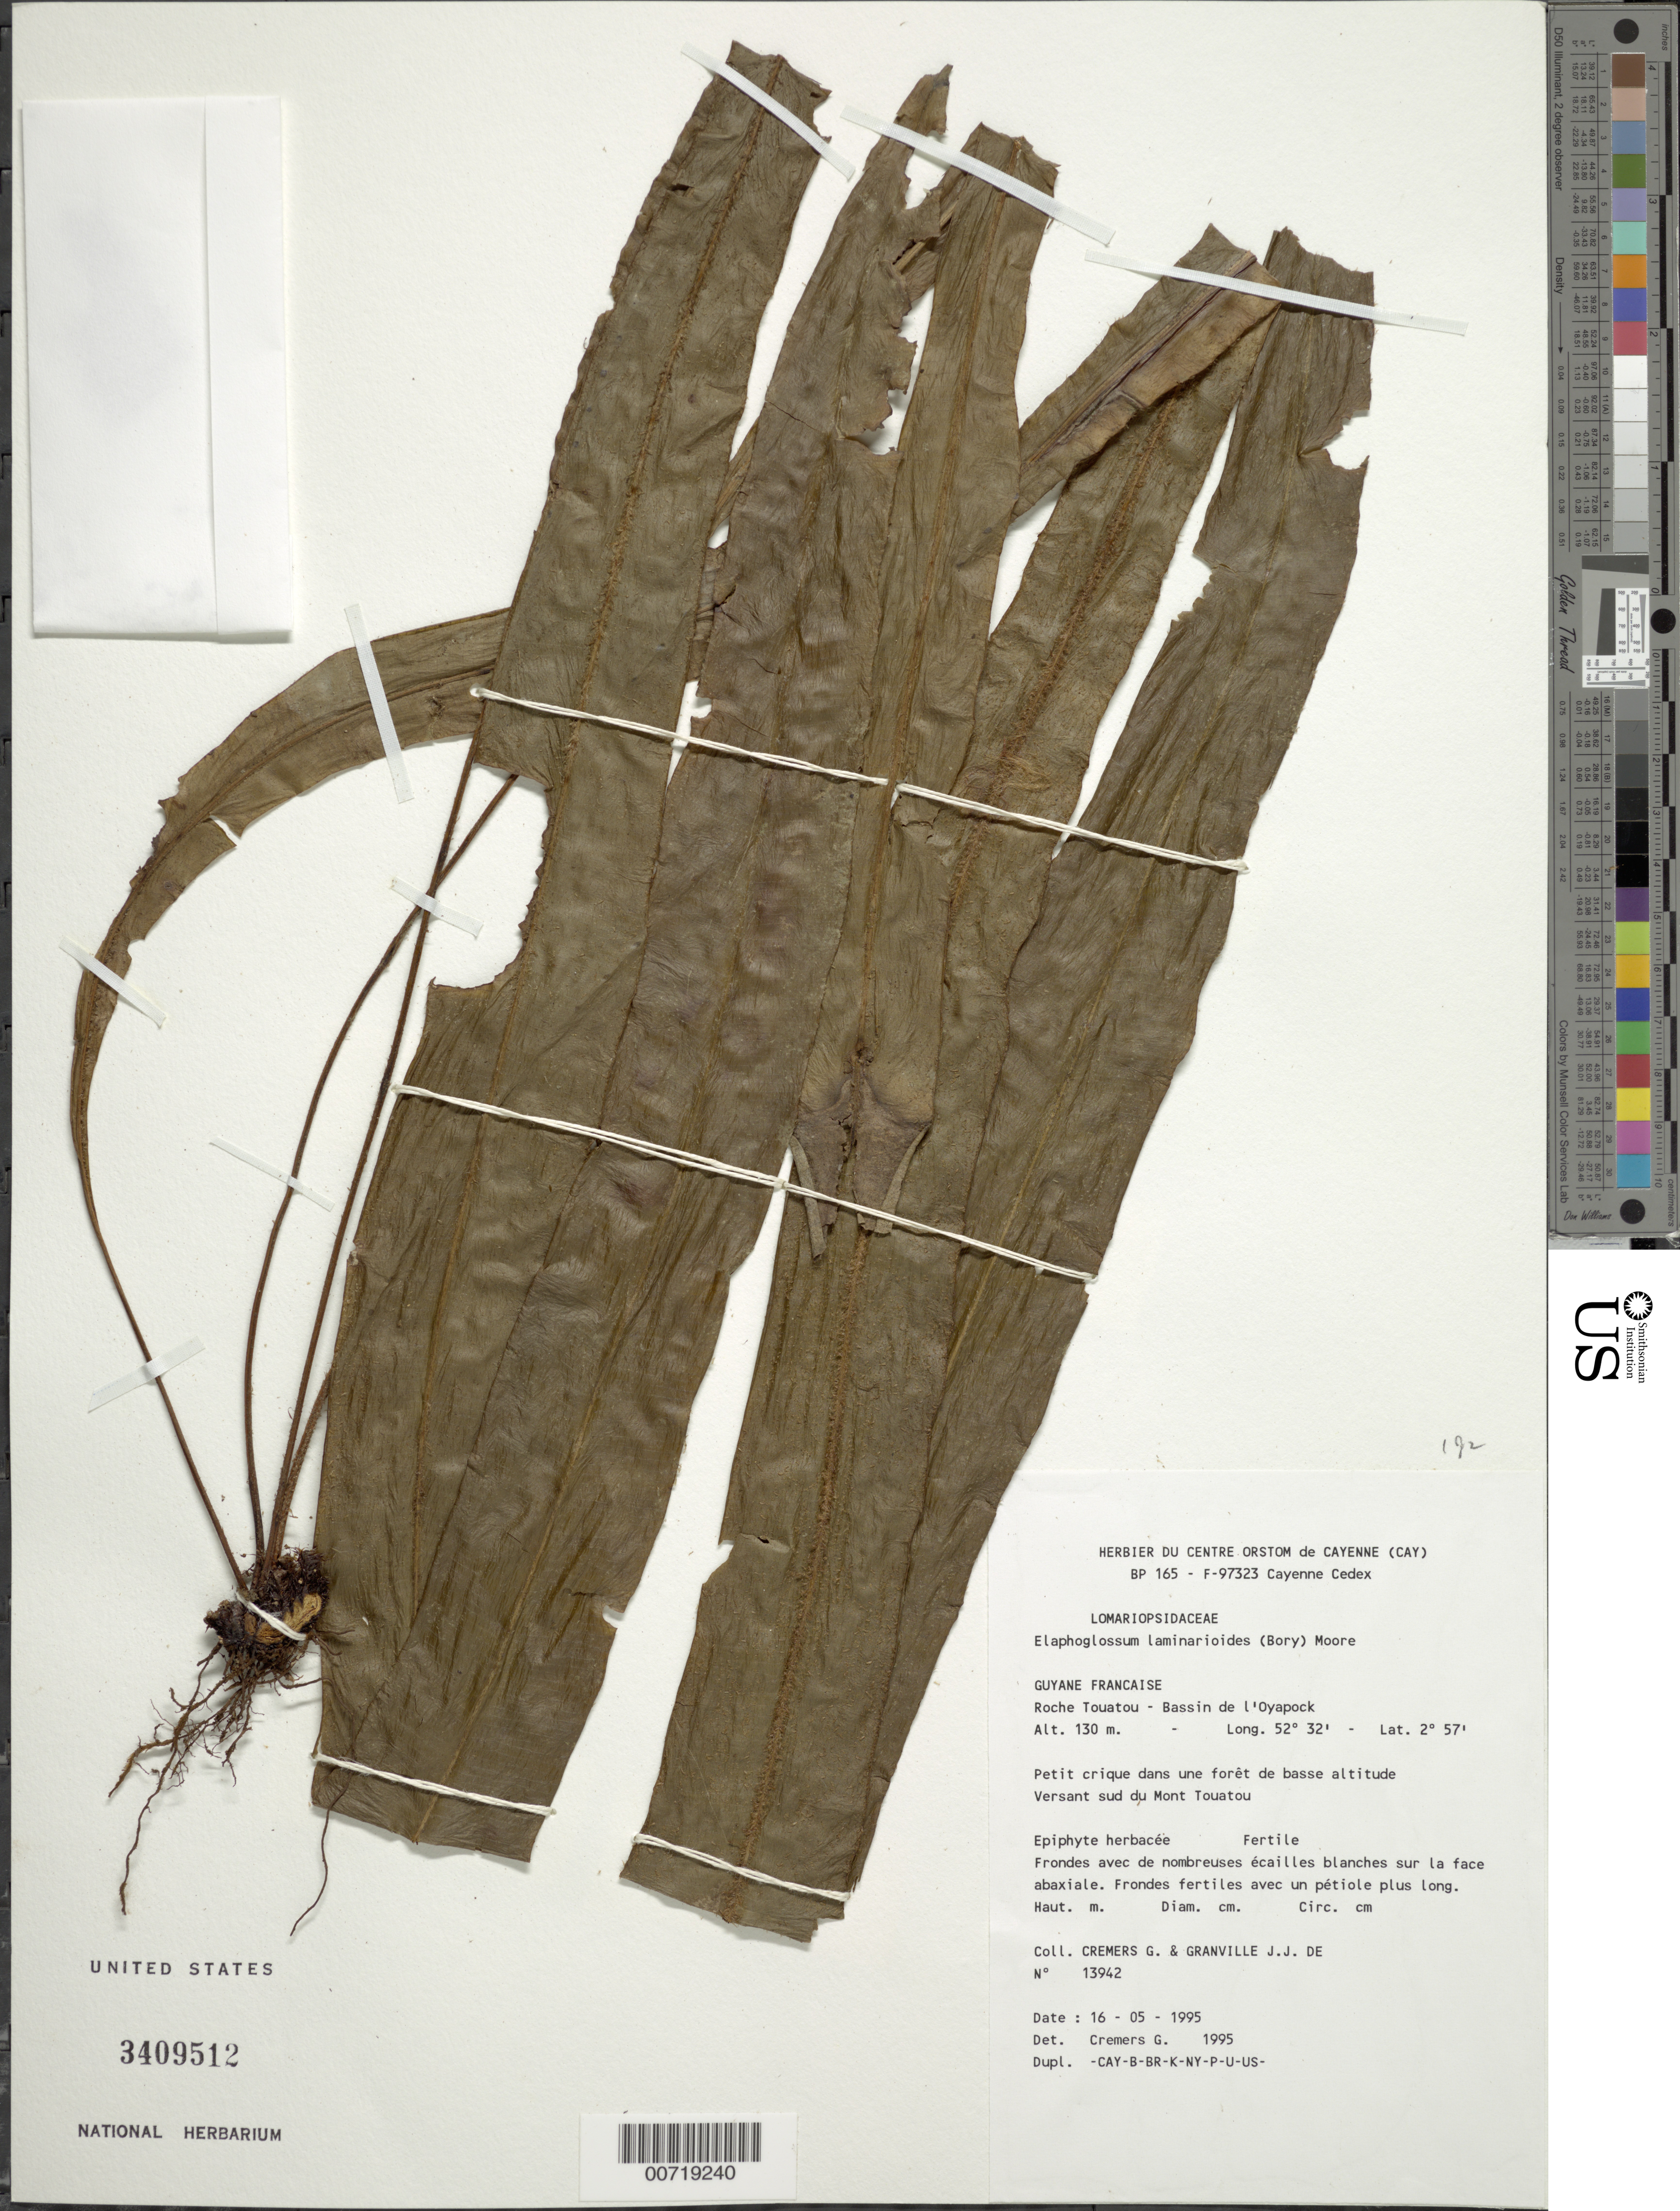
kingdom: Plantae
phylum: Tracheophyta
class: Polypodiopsida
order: Polypodiales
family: Dryopteridaceae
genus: Elaphoglossum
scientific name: Elaphoglossum laminarioides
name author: (Bory ex Fée) T. Moore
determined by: Cremers, Georges A.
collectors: G. Cremers & J.-J. de Granville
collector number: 13942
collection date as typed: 16-May-95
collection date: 1995-05-16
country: French Guiana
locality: Roche Touatou, Bassin de l'Oyapock, versant sud du Mont Touatou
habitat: Small creek in low forest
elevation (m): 130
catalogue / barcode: US 3409512